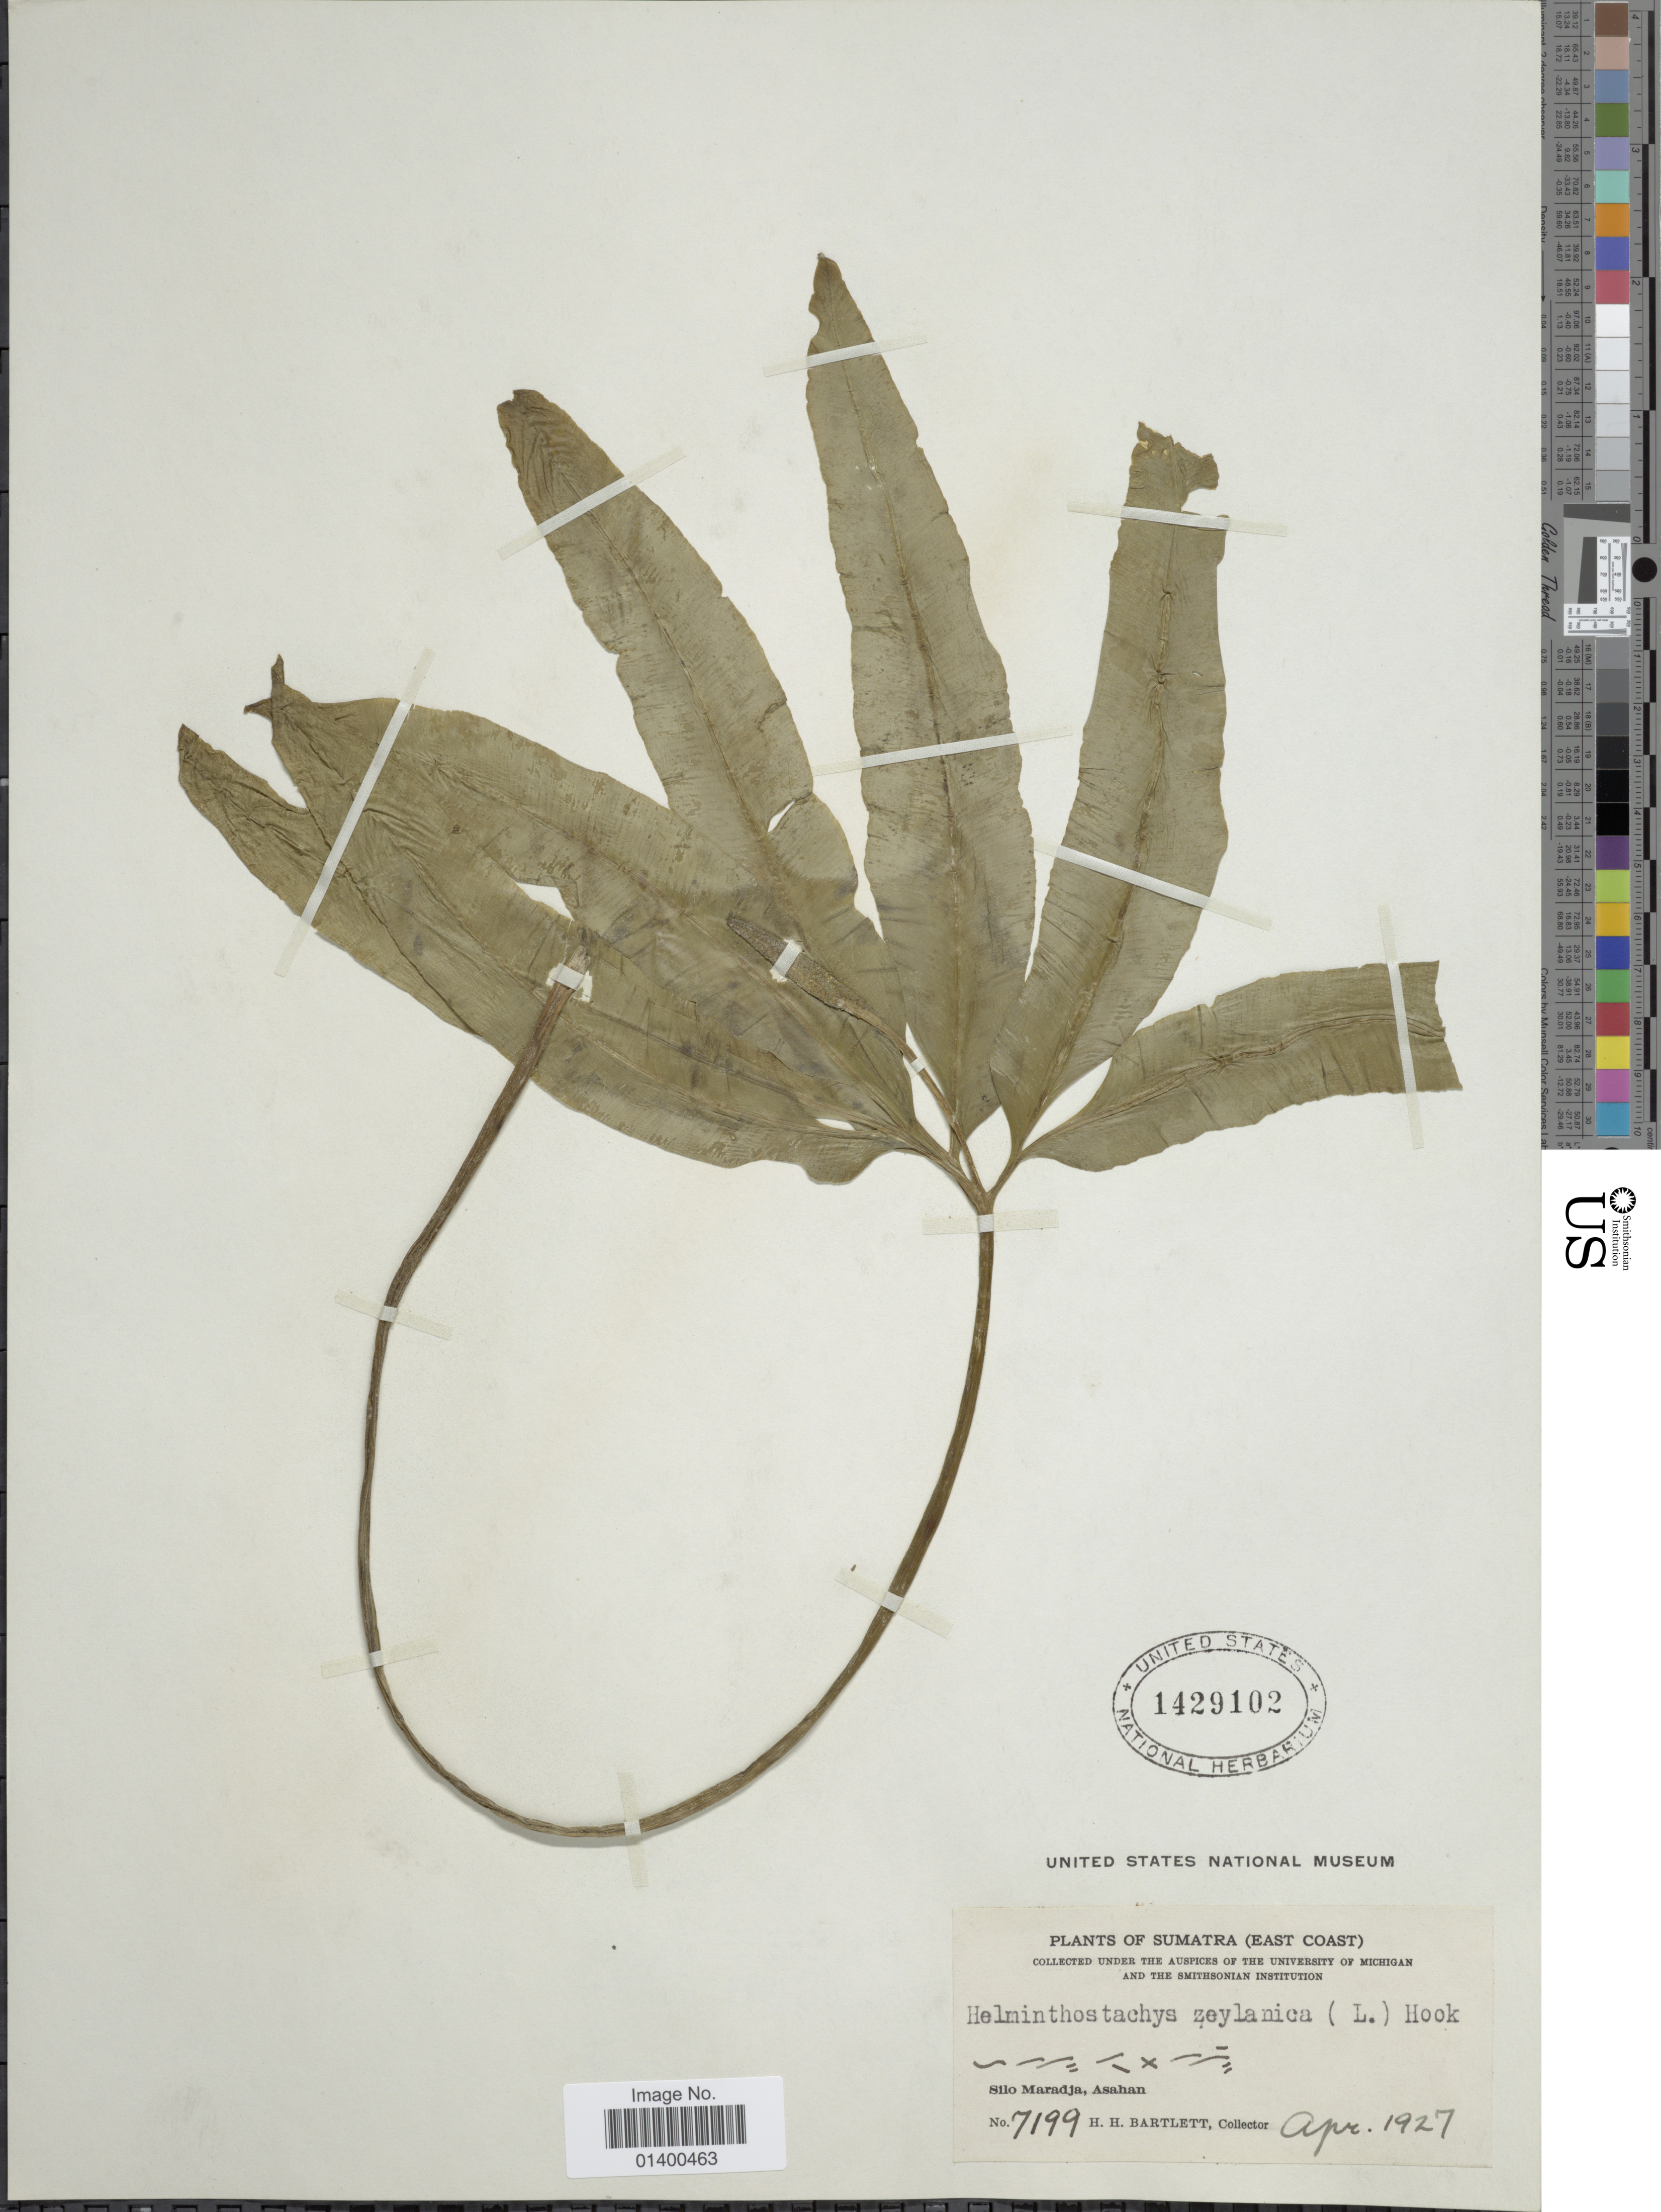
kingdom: Plantae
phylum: Tracheophyta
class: Polypodiopsida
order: Ophioglossales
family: Ophioglossaceae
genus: Helminthostachys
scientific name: Helminthostachys zeylanica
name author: (L.) Hook.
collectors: H. H. Bartlett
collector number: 7199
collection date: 1927-04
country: Indonesia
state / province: Sumatra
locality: East Coast, Silo Maradja, Asahan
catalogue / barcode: US 1429102